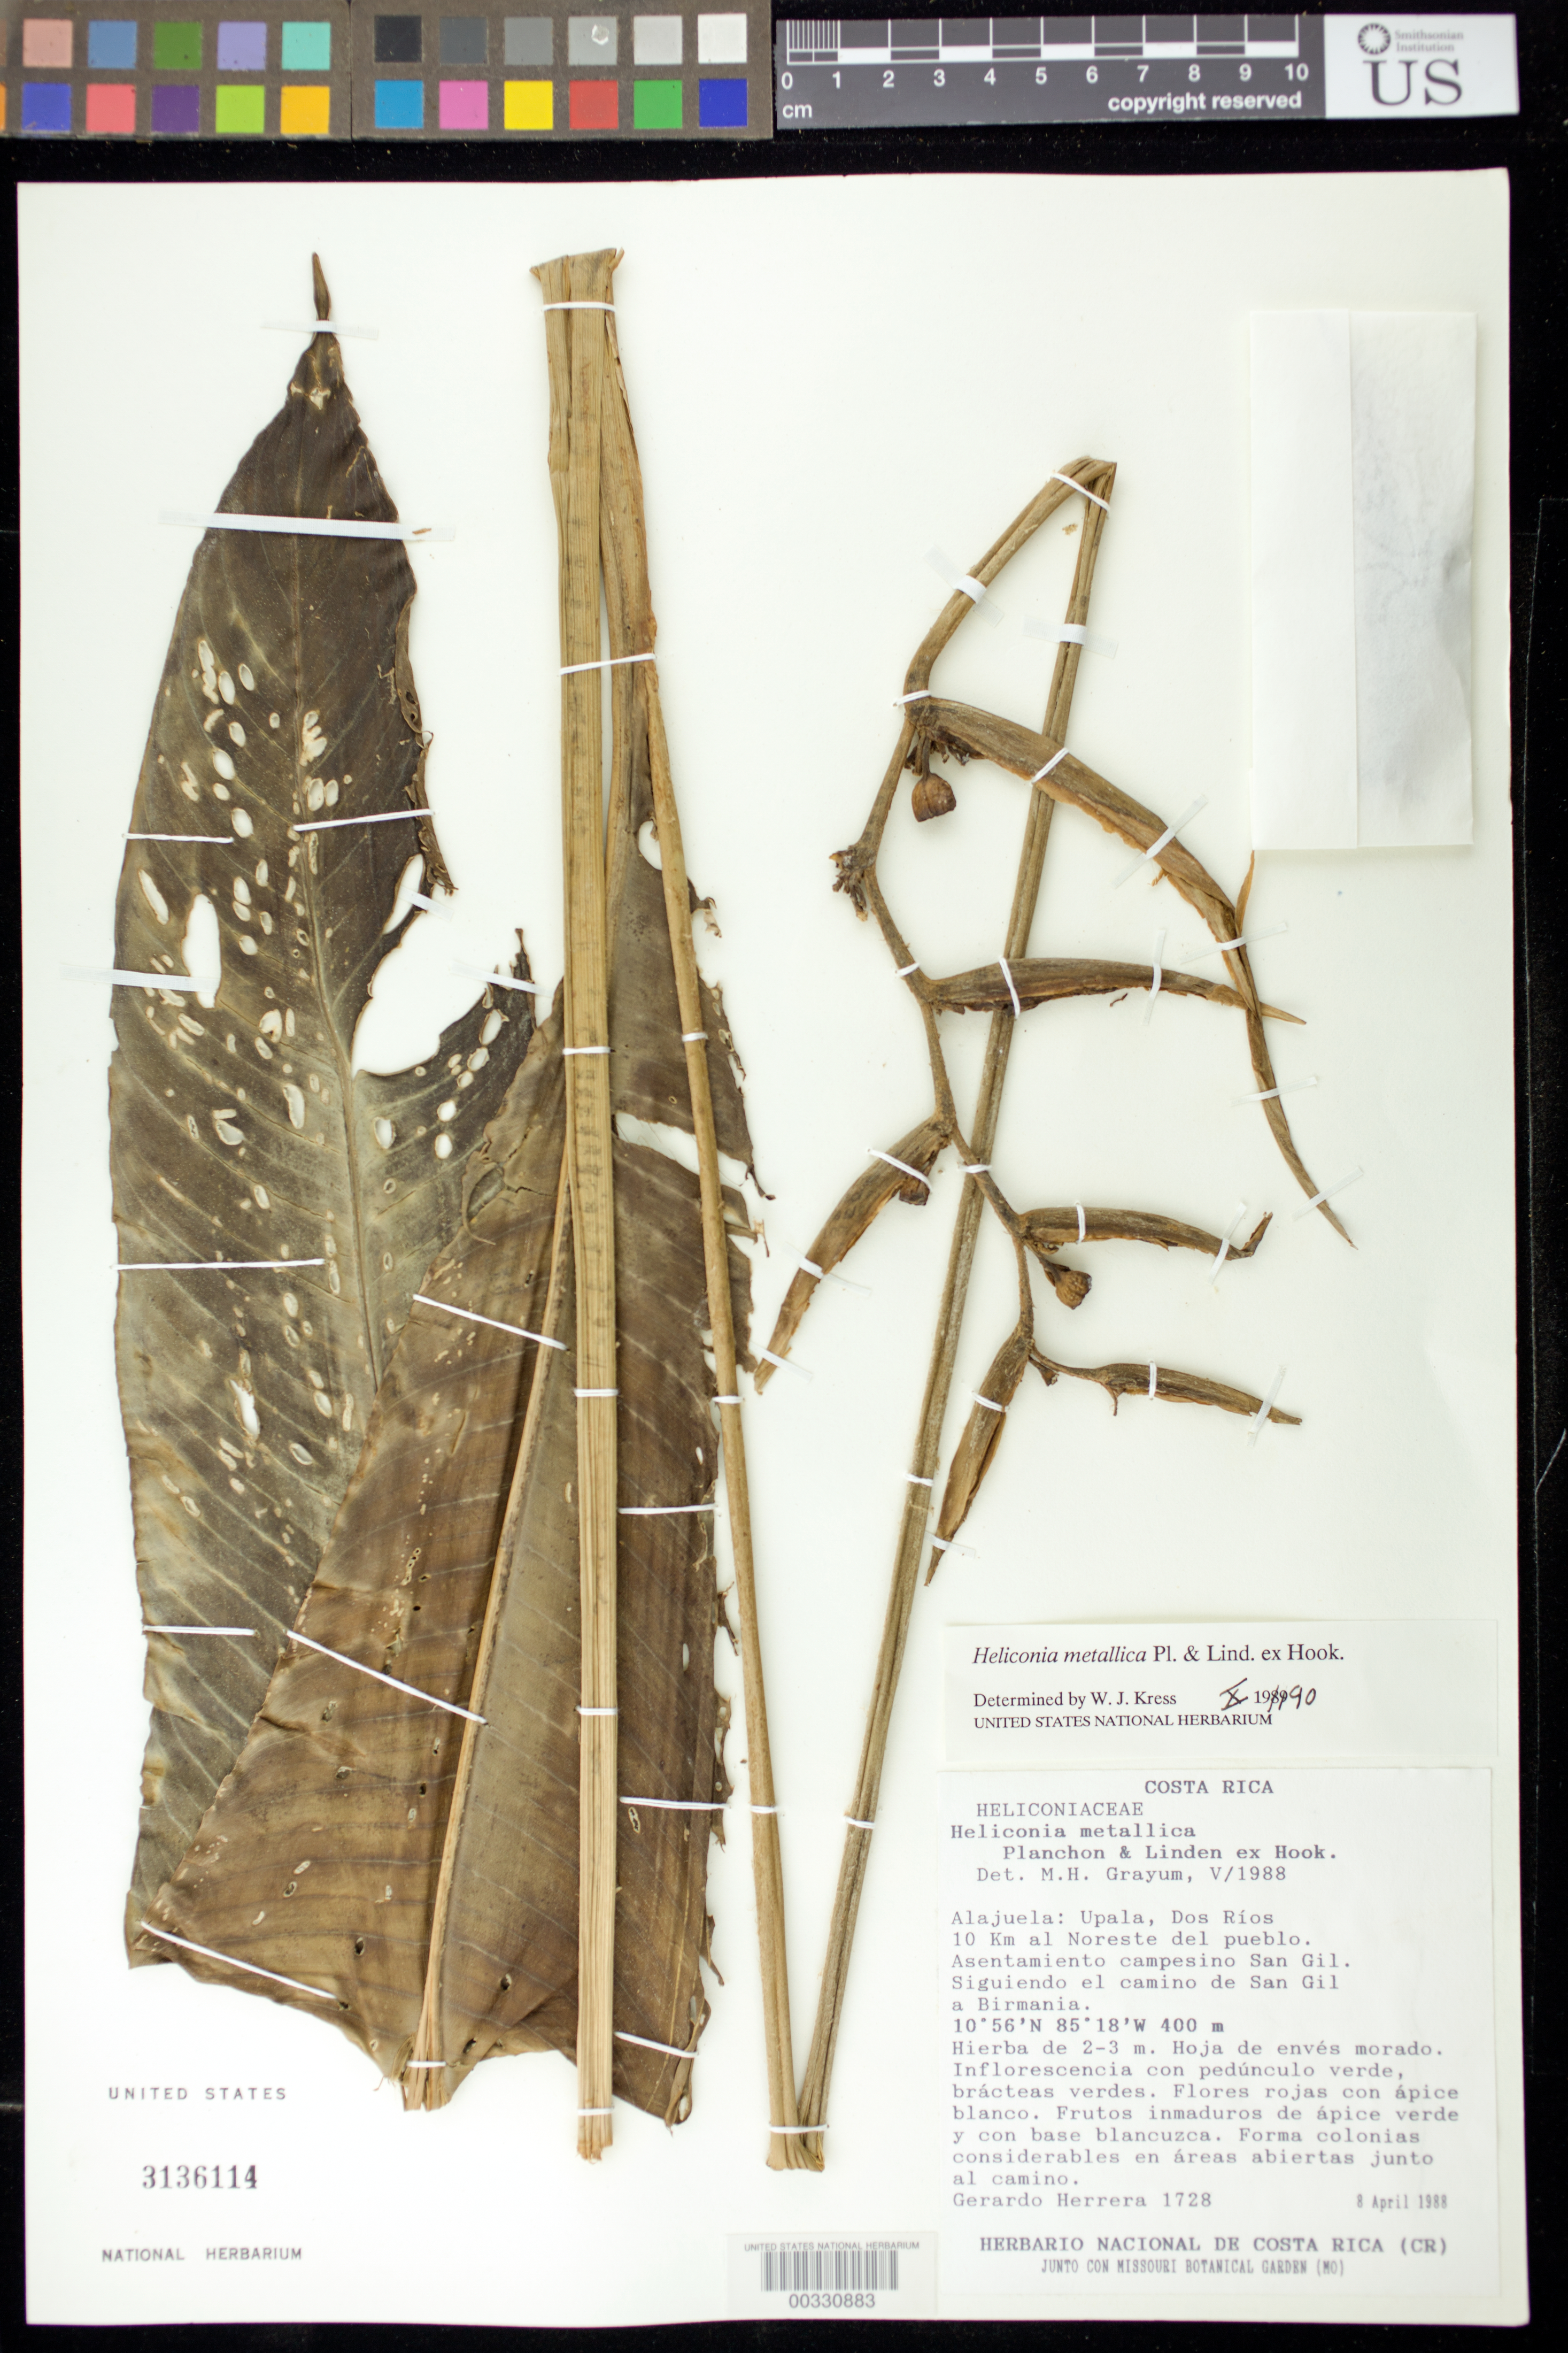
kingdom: Plantae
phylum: Tracheophyta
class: Liliopsida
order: Zingiberales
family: Heliconiaceae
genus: Heliconia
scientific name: Heliconia metallica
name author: Planch. & Linden ex Hook.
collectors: G. Herrera Ch.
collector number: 1728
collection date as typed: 08 Apr 1988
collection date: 1988-04-08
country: Costa Rica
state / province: Alajuela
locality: Upala, Dos Ríos, 10 km NE del pueblo, asentamiento campesino San Gil, following road from San Gil to Birmania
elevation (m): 400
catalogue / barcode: US 3136114